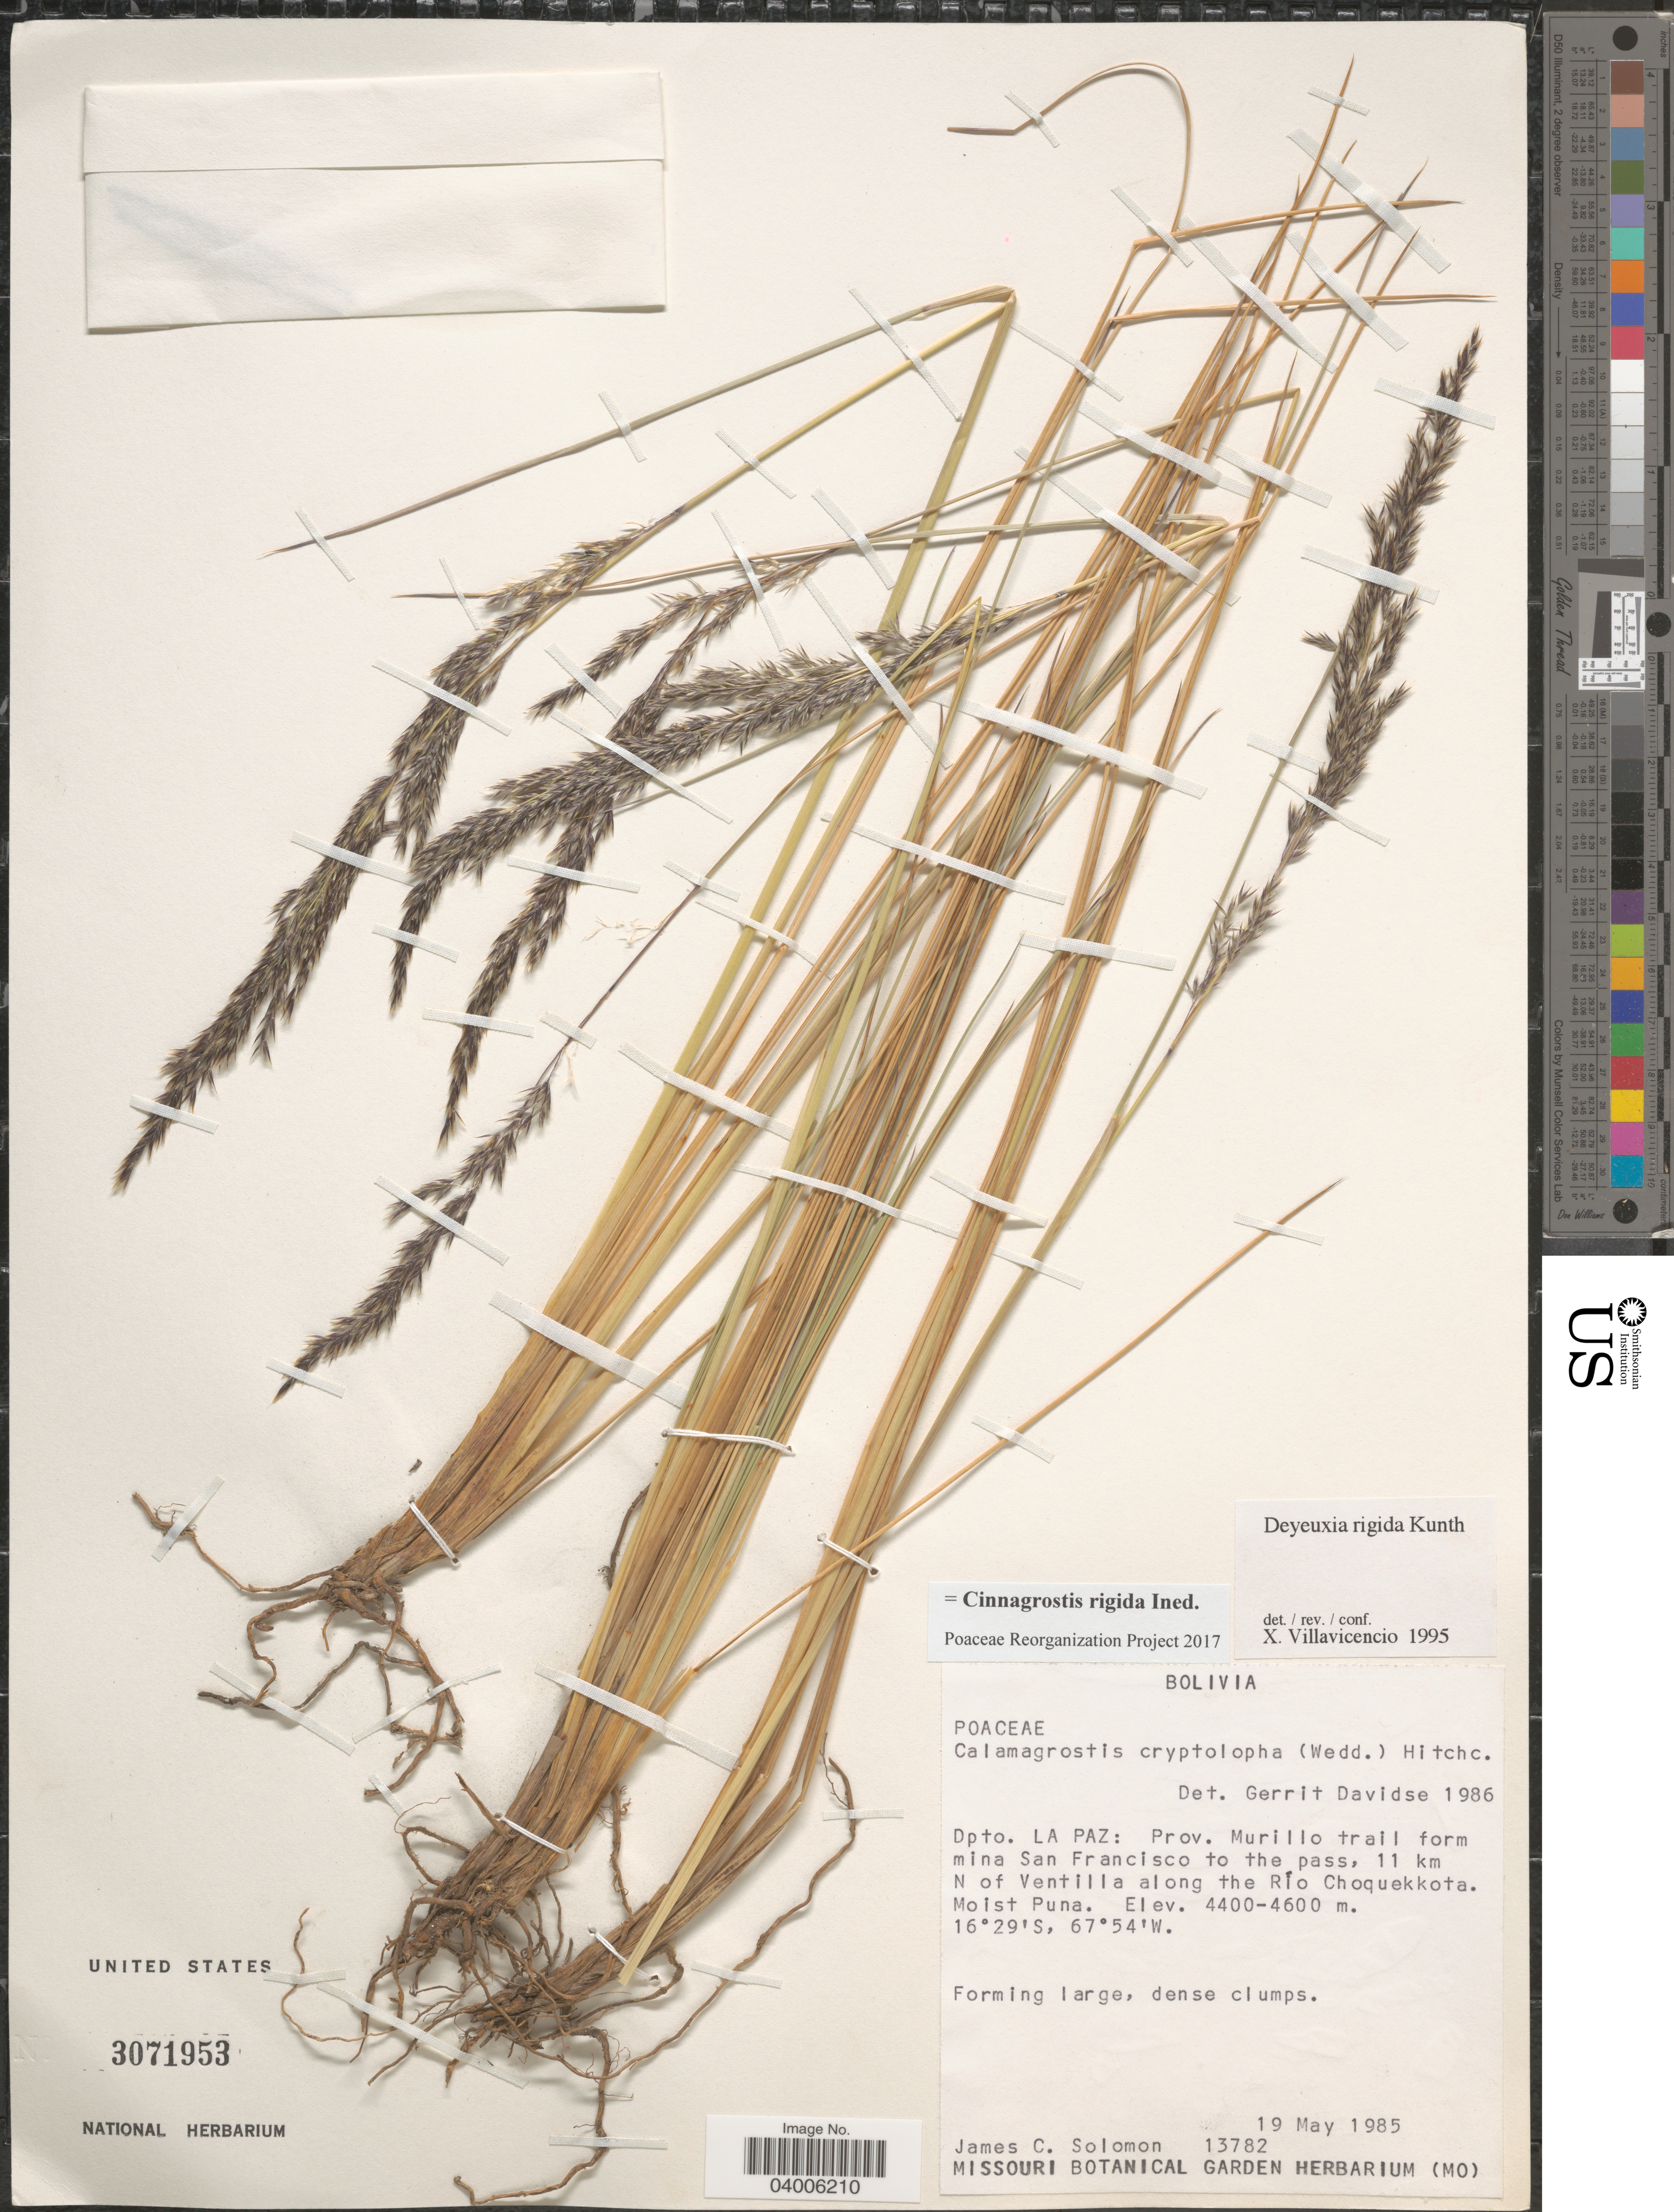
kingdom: Plantae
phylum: Tracheophyta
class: Liliopsida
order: Poales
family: Poaceae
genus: Cinnagrostis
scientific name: Cinnagrostis rigida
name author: (Kunth) P.M. Peterson et al.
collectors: J. C. Solomon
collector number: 13782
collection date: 1985-05-19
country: Bolivia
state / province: La Paz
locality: Dpto. La Paz: Prov. Murillo trail from mina San Francisco to the pass, 11 km N of Ventilla along the Río Choquekkota.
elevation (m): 4400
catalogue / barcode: US 3071953